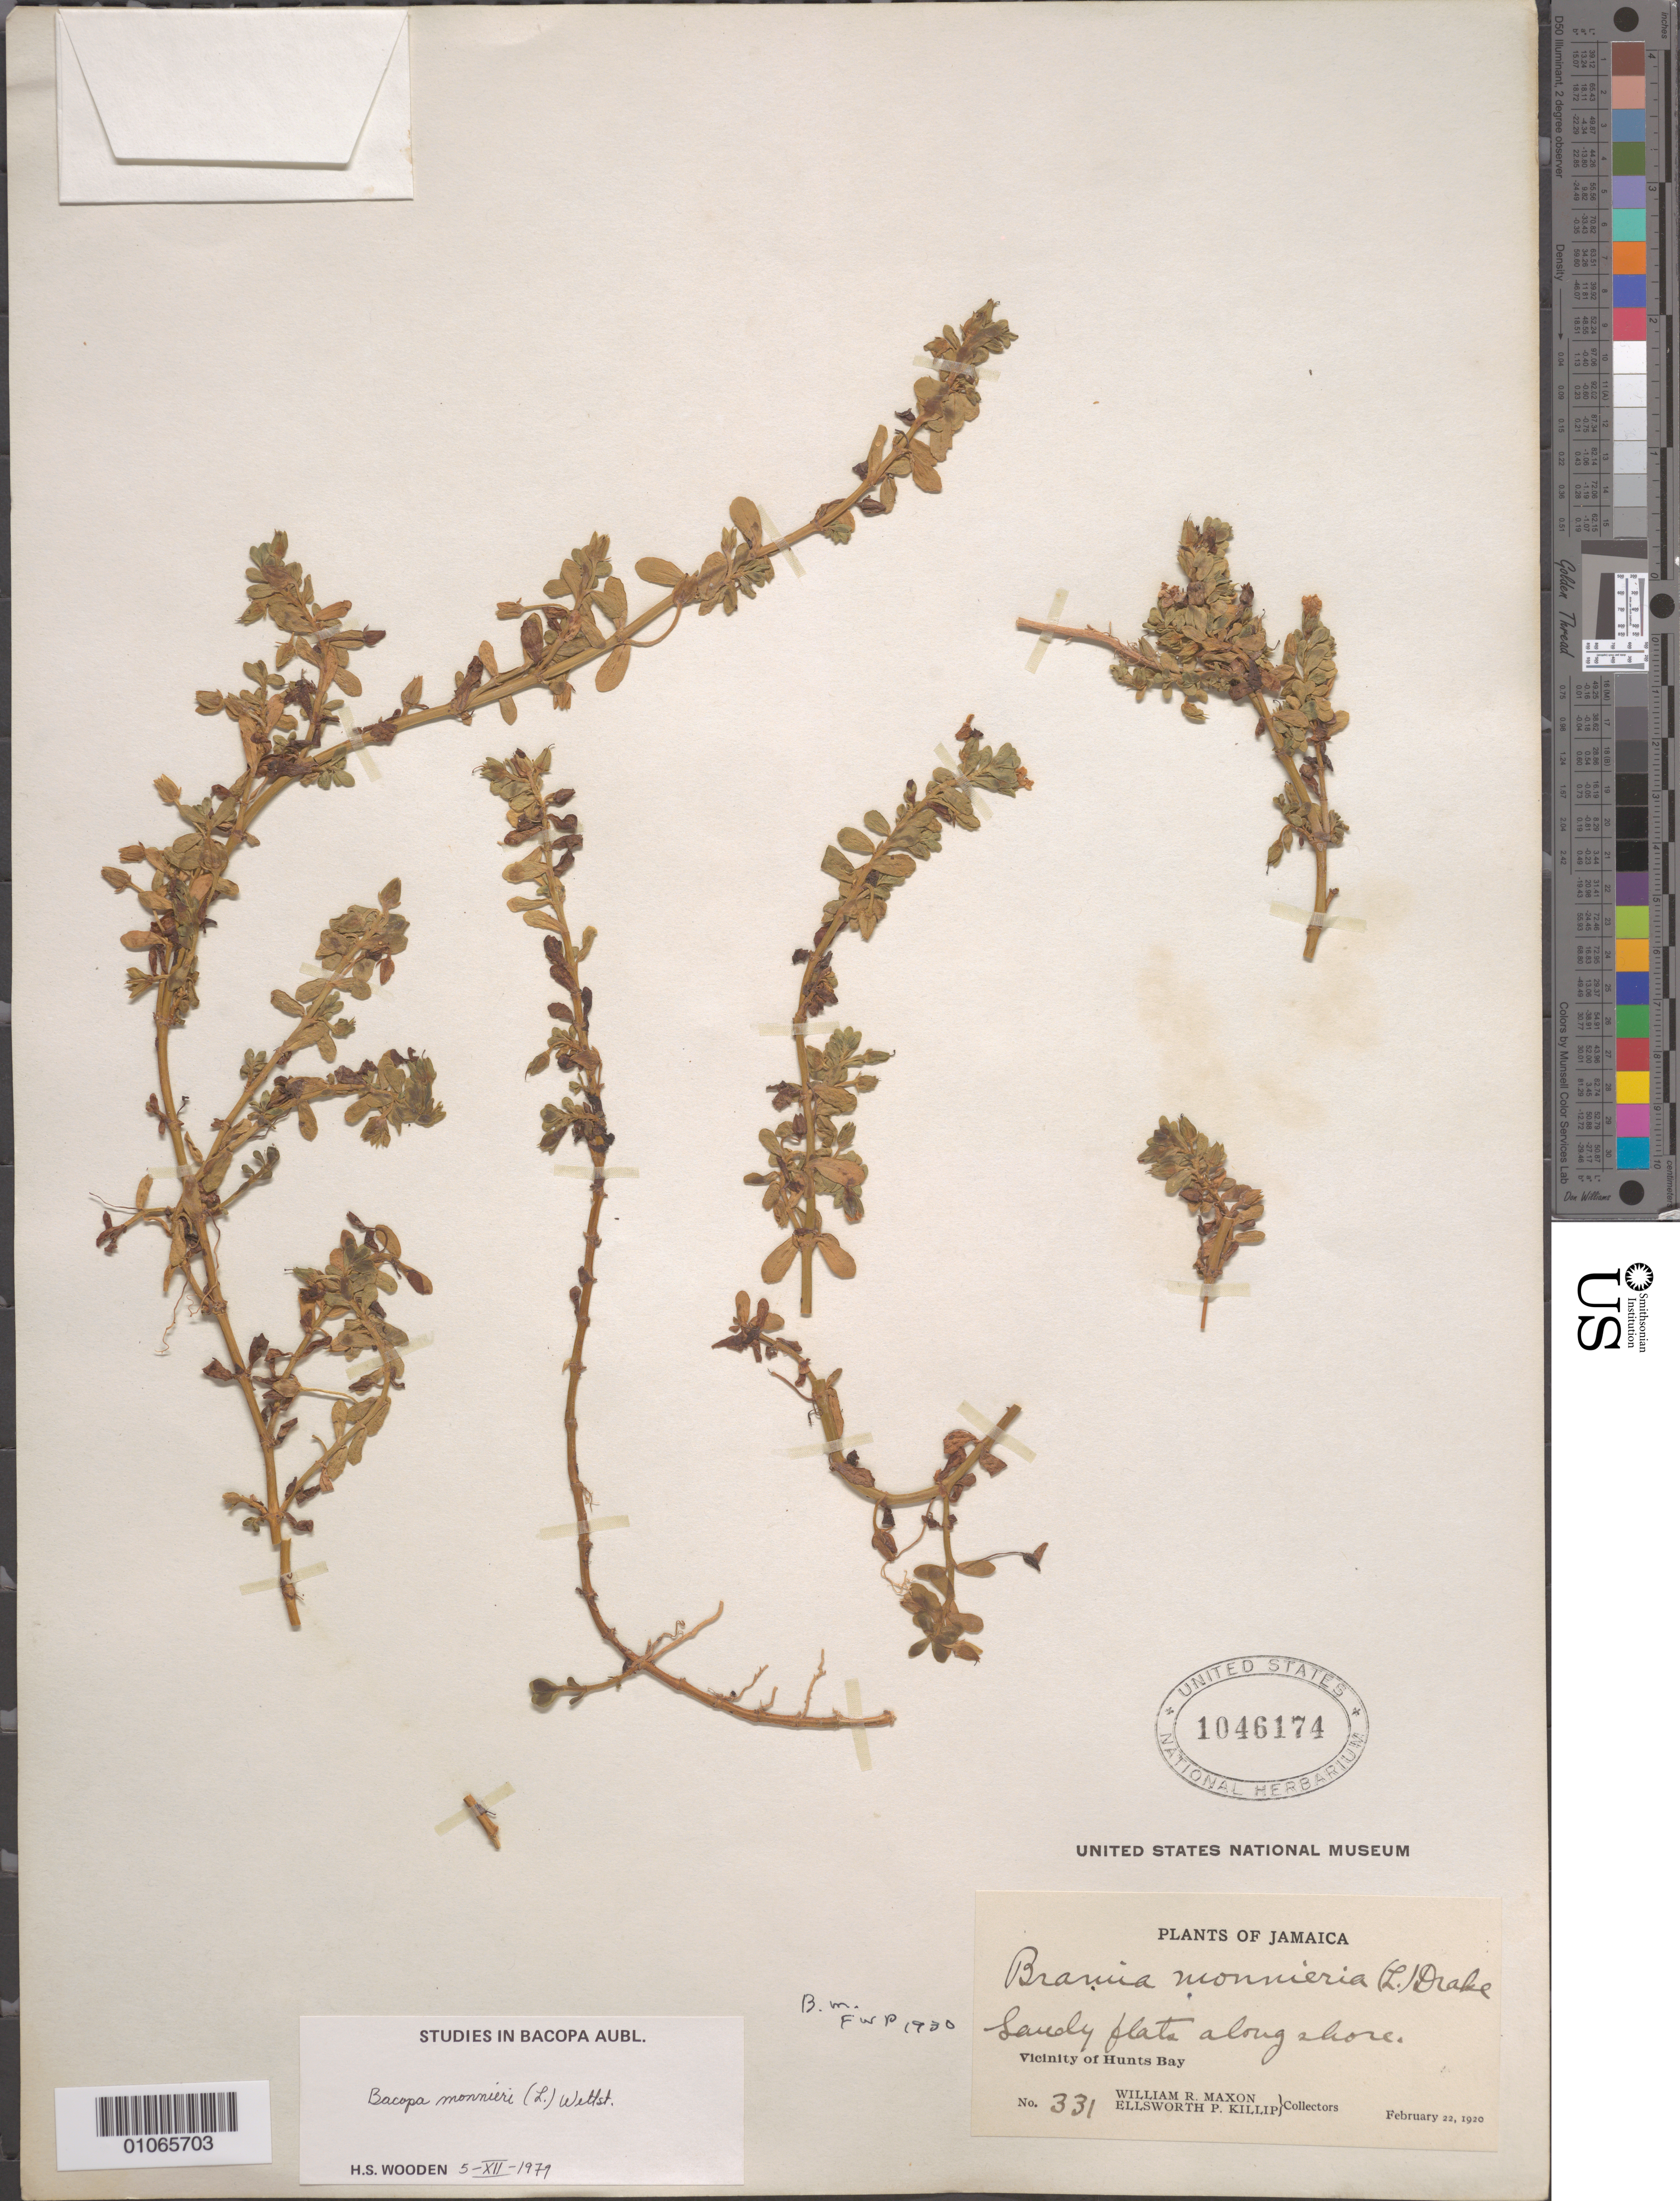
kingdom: Plantae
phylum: Tracheophyta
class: Magnoliopsida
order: Lamiales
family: Plantaginaceae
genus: Bacopa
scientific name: Bacopa monnieri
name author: (L.) Wettst.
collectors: W. R. Maxon & E. P. Killip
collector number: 331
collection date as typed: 22 Feb 1920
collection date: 1920-02-22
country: Jamaica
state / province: Saint Catherine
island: Jamaica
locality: Vicinity of Hunts Bay. Sandy flats along shore.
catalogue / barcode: US 1046174